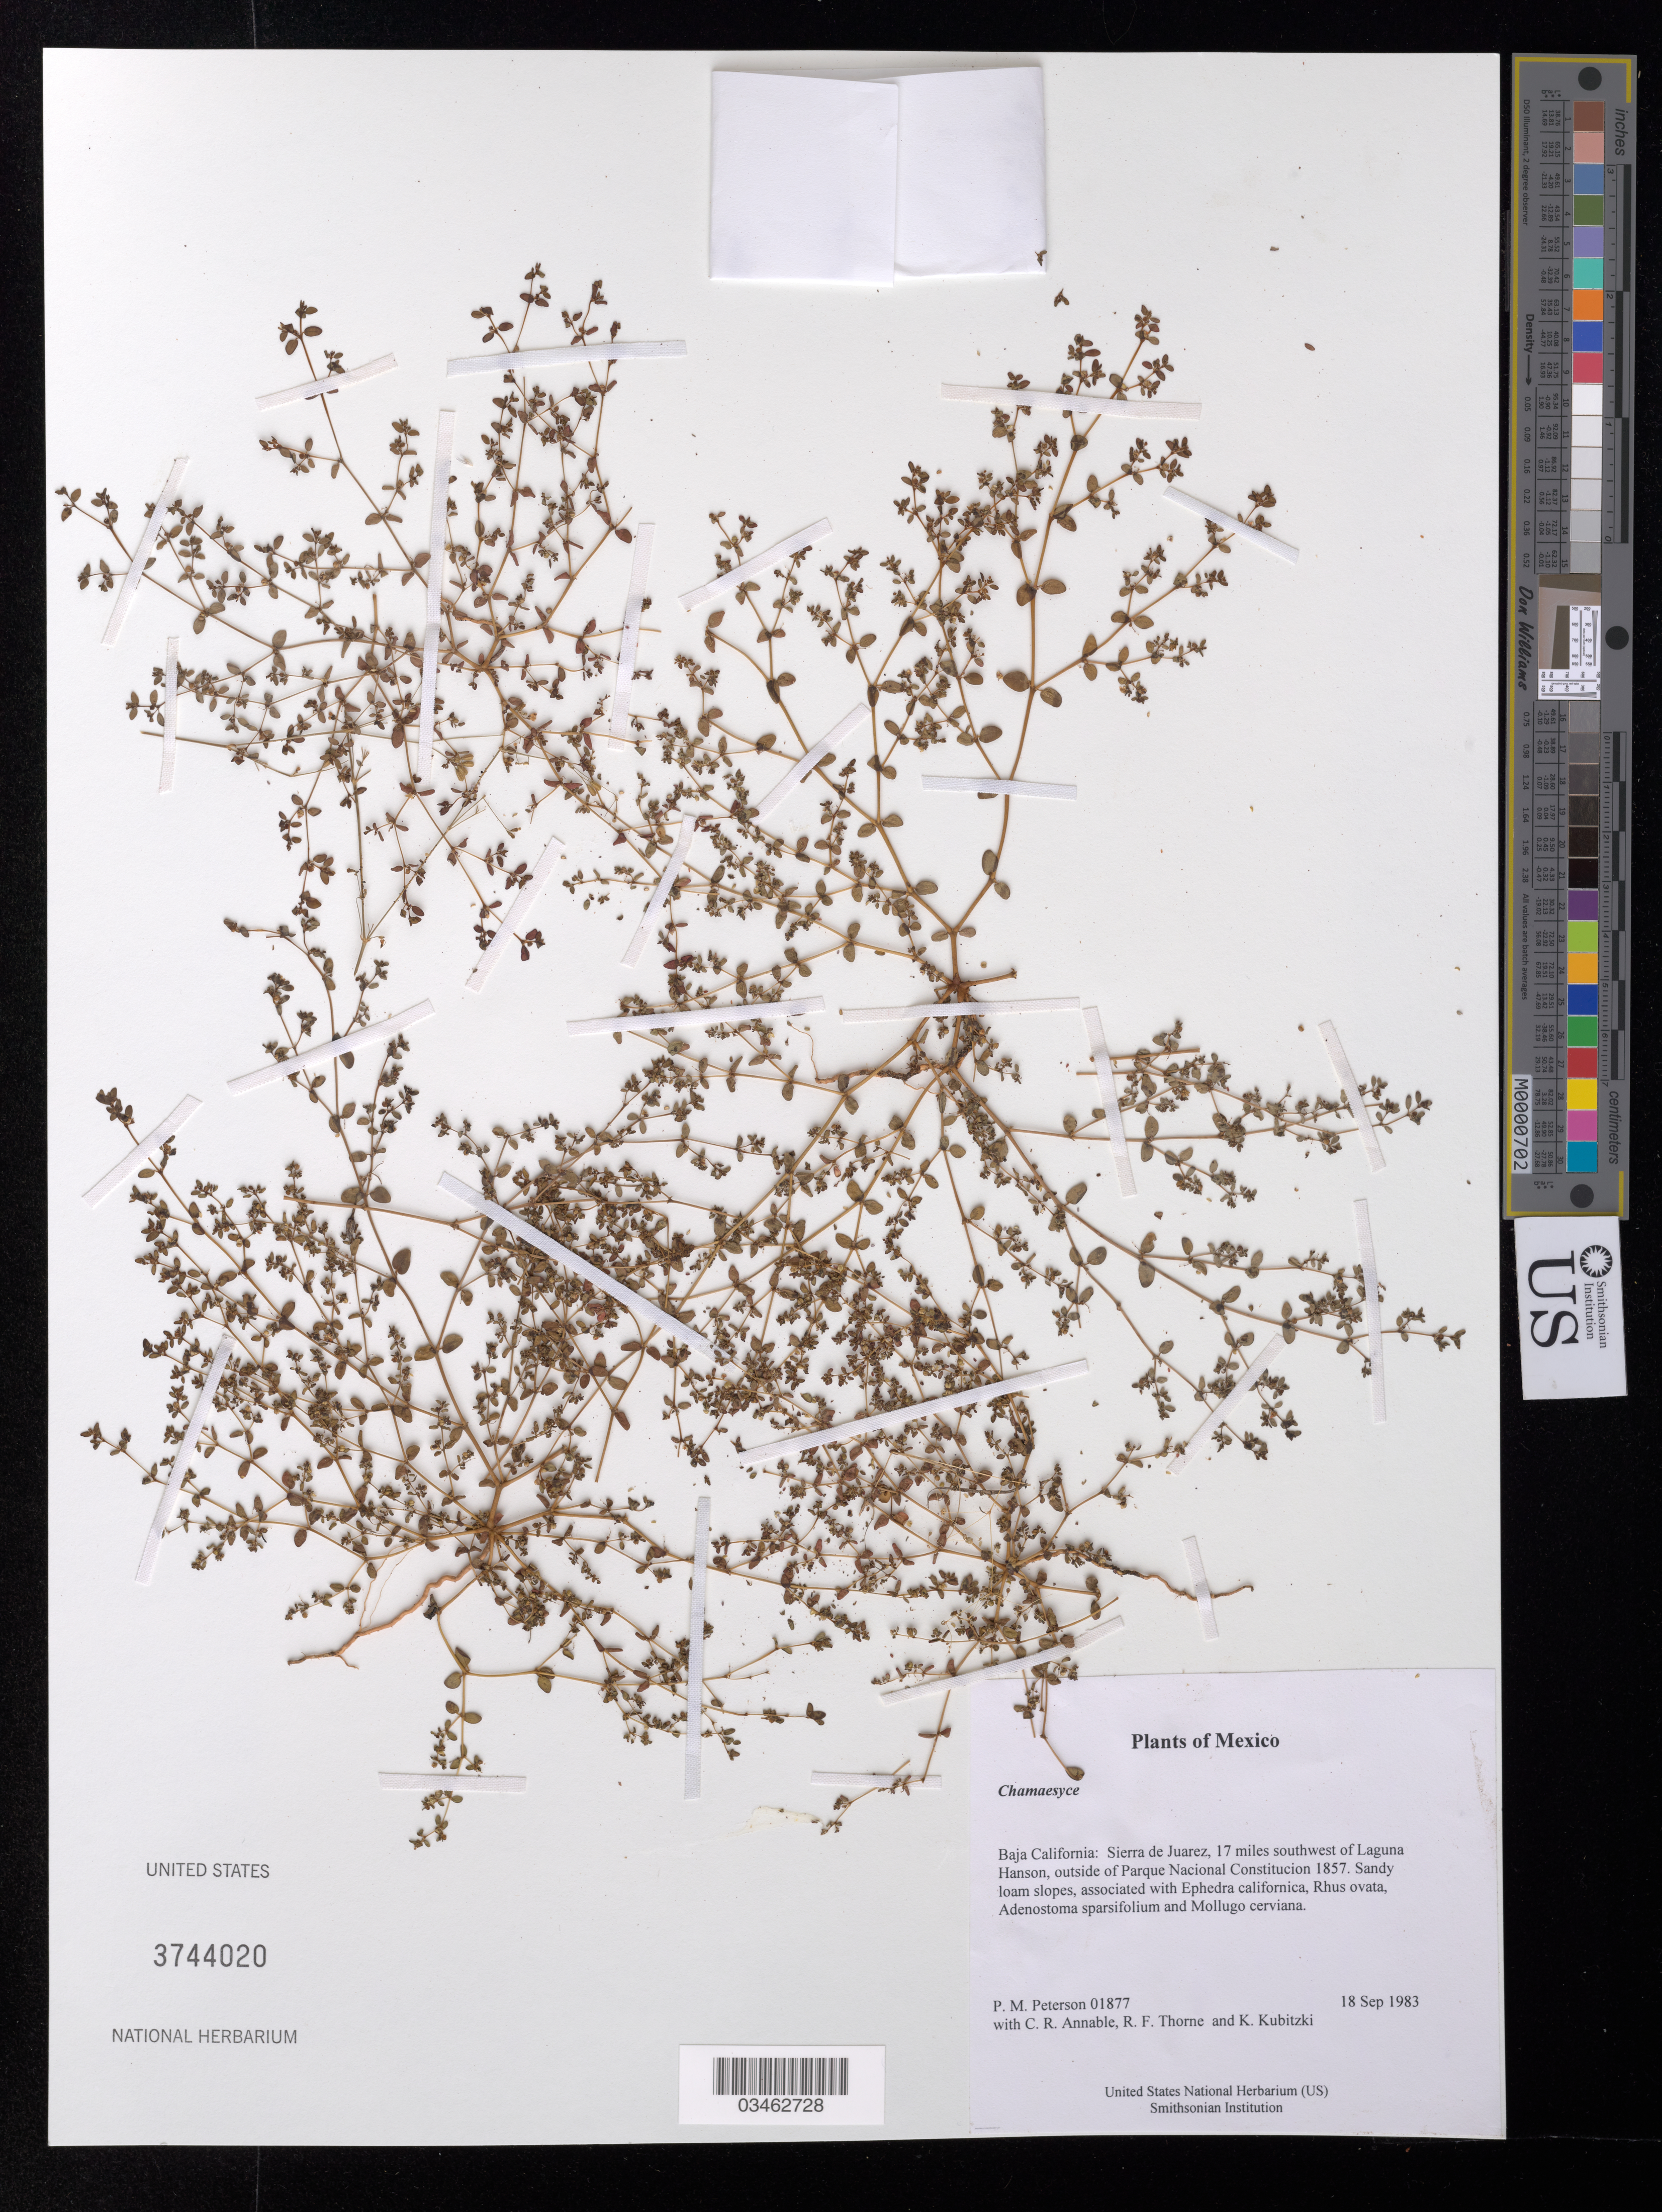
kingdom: Plantae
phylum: Tracheophyta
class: Magnoliopsida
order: Malpighiales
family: Euphorbiaceae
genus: Euphorbia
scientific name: Euphorbia sp.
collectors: P. M. Peterson, C. R. Annable, R. F. Thorne & K. Kubitzki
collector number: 01877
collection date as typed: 18 Sep 1983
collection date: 1983-09-18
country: Mexico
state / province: Baja California Norte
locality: Sierra de Juarez, 17 miles southwest of Laguna Hanson, outside of Parque Nacional Constitucion 1857.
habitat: Sandy loam slopes, associated with Ephedra californica, Rhus ovata, Adenostoma sparsifolium and Mollugo cerviana.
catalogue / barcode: US 3744020